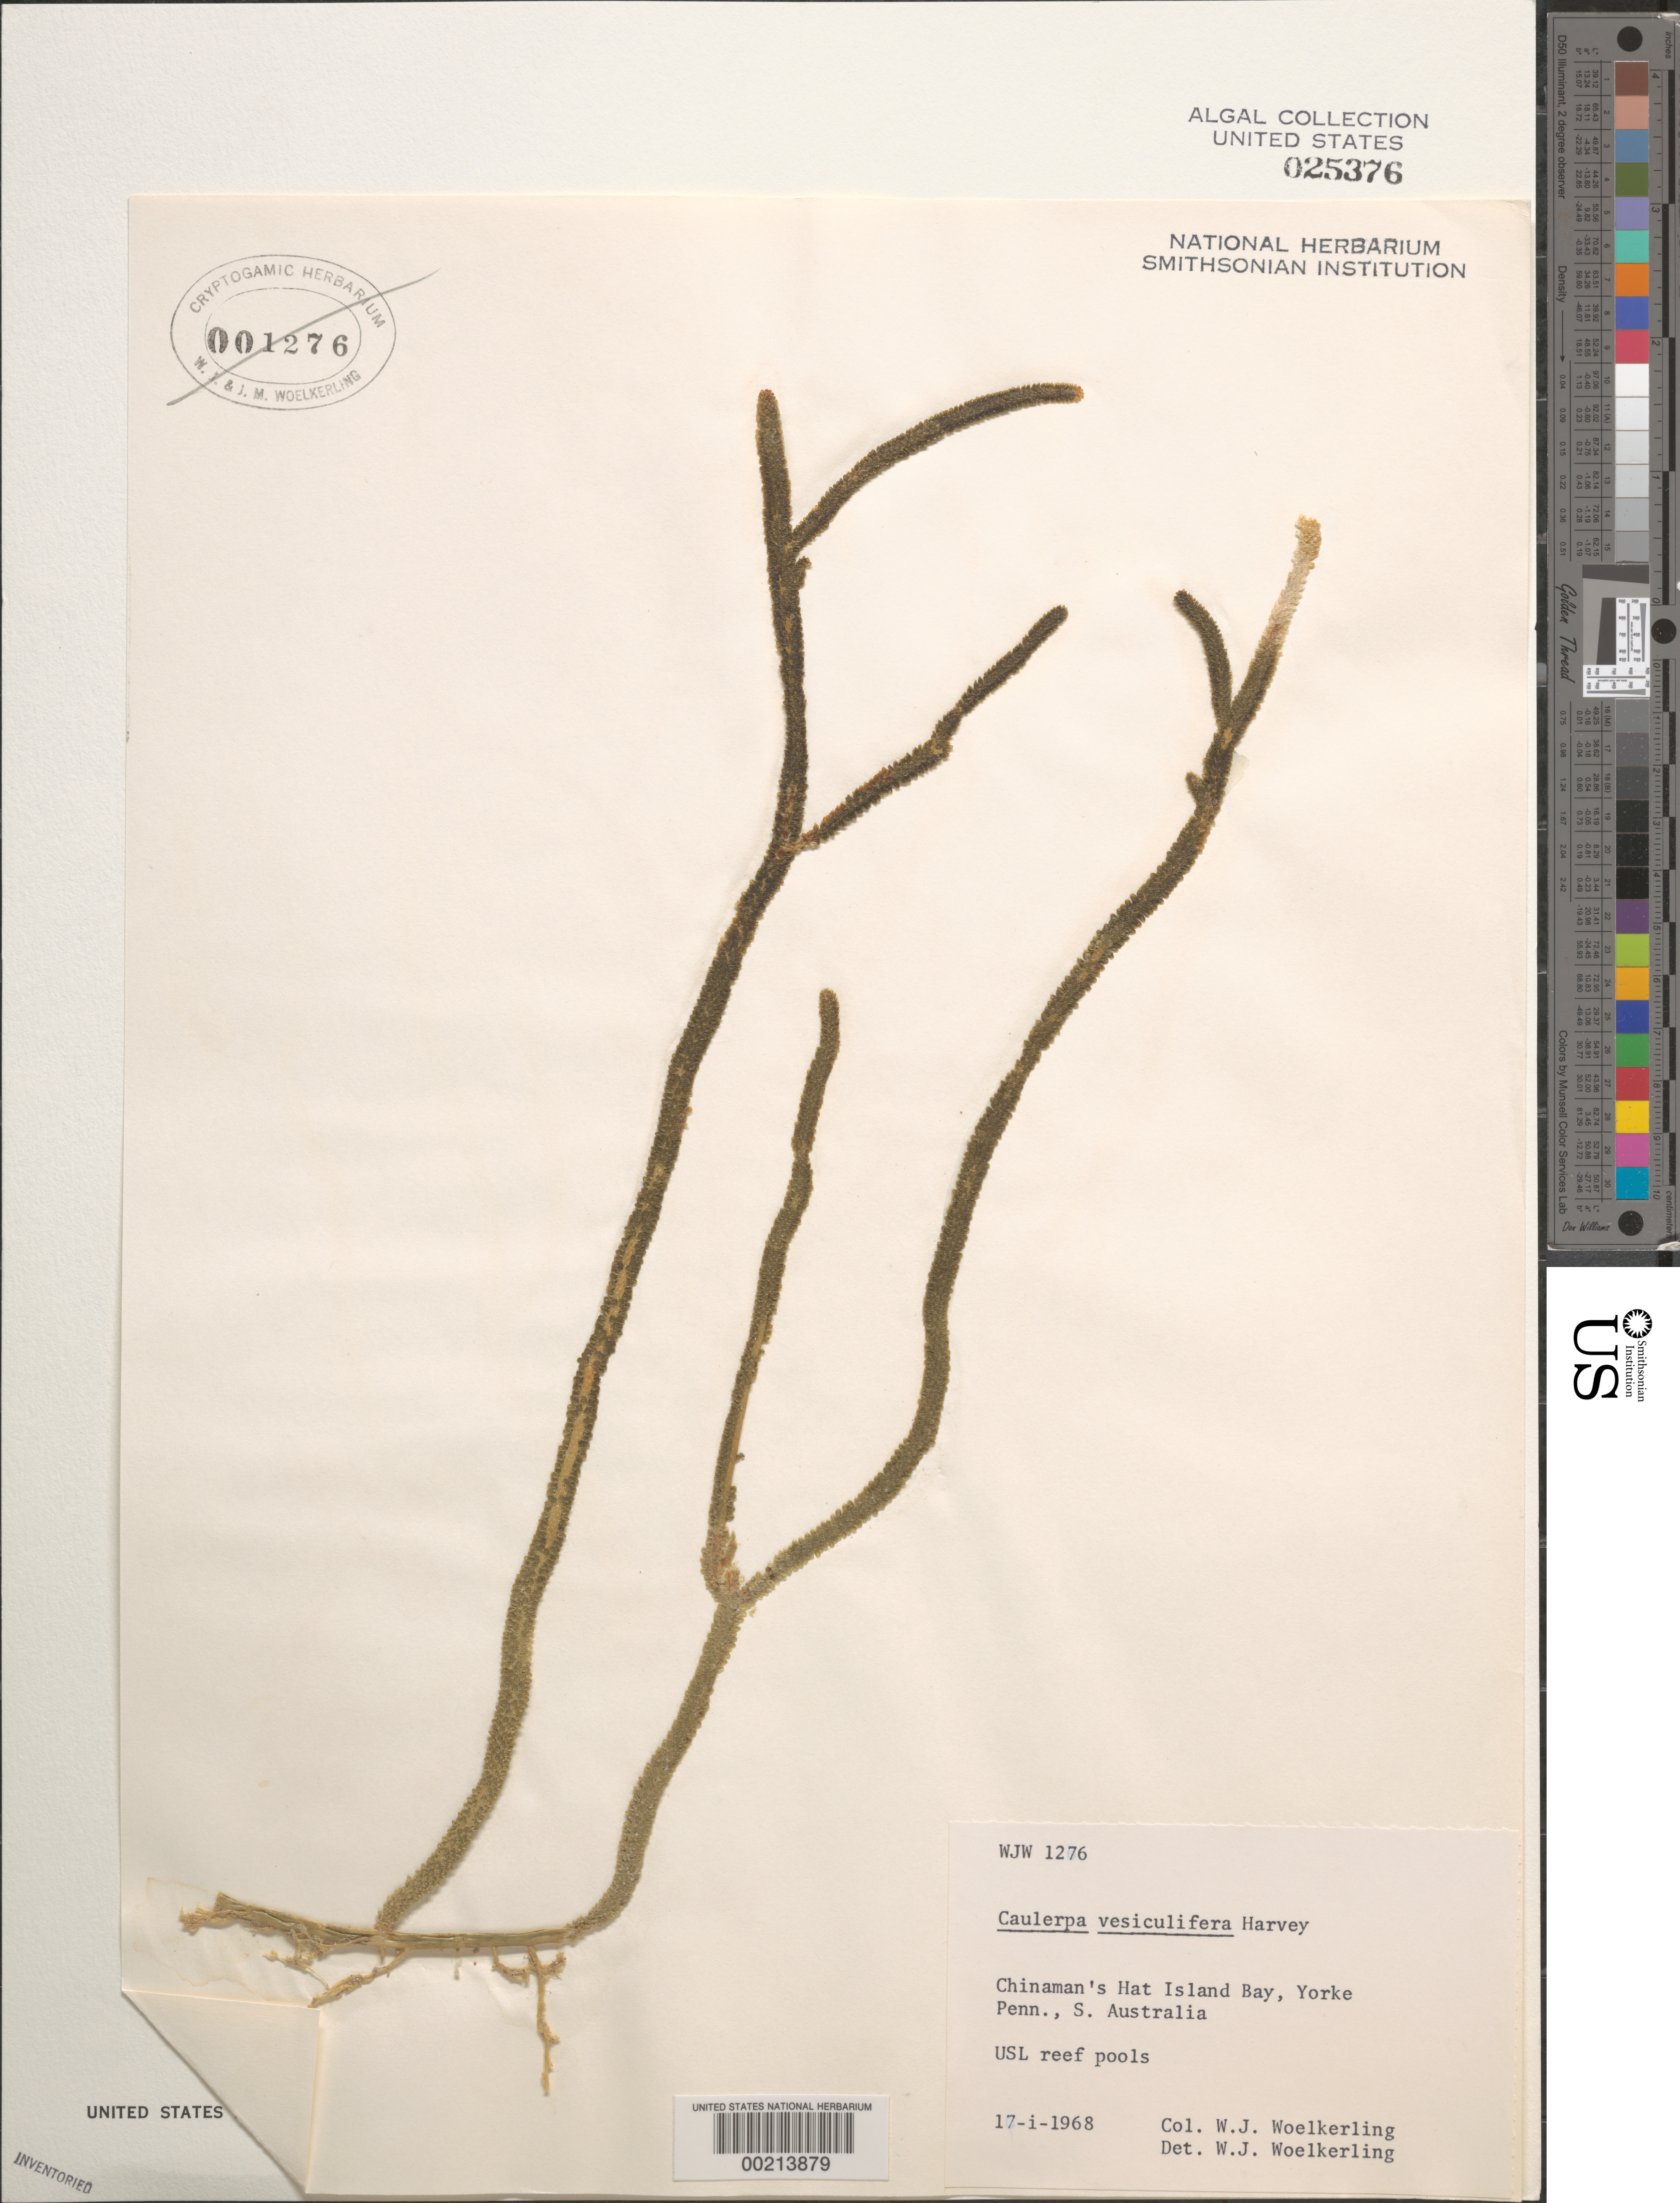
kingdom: Plantae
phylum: Chlorophyta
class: Ulvophyceae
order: Bryopsidales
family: Caulerpaceae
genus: Caulerpa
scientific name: Caulerpa vesiculifera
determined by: Woelkerling, W. J.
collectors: W. Woelkerling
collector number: WJW 1276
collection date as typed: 17 Jan 1968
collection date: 1968-01-17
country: Australia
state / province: South Australia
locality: Chinaman's Hat Island Bay, Yorke Peninsula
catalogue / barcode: US 25376